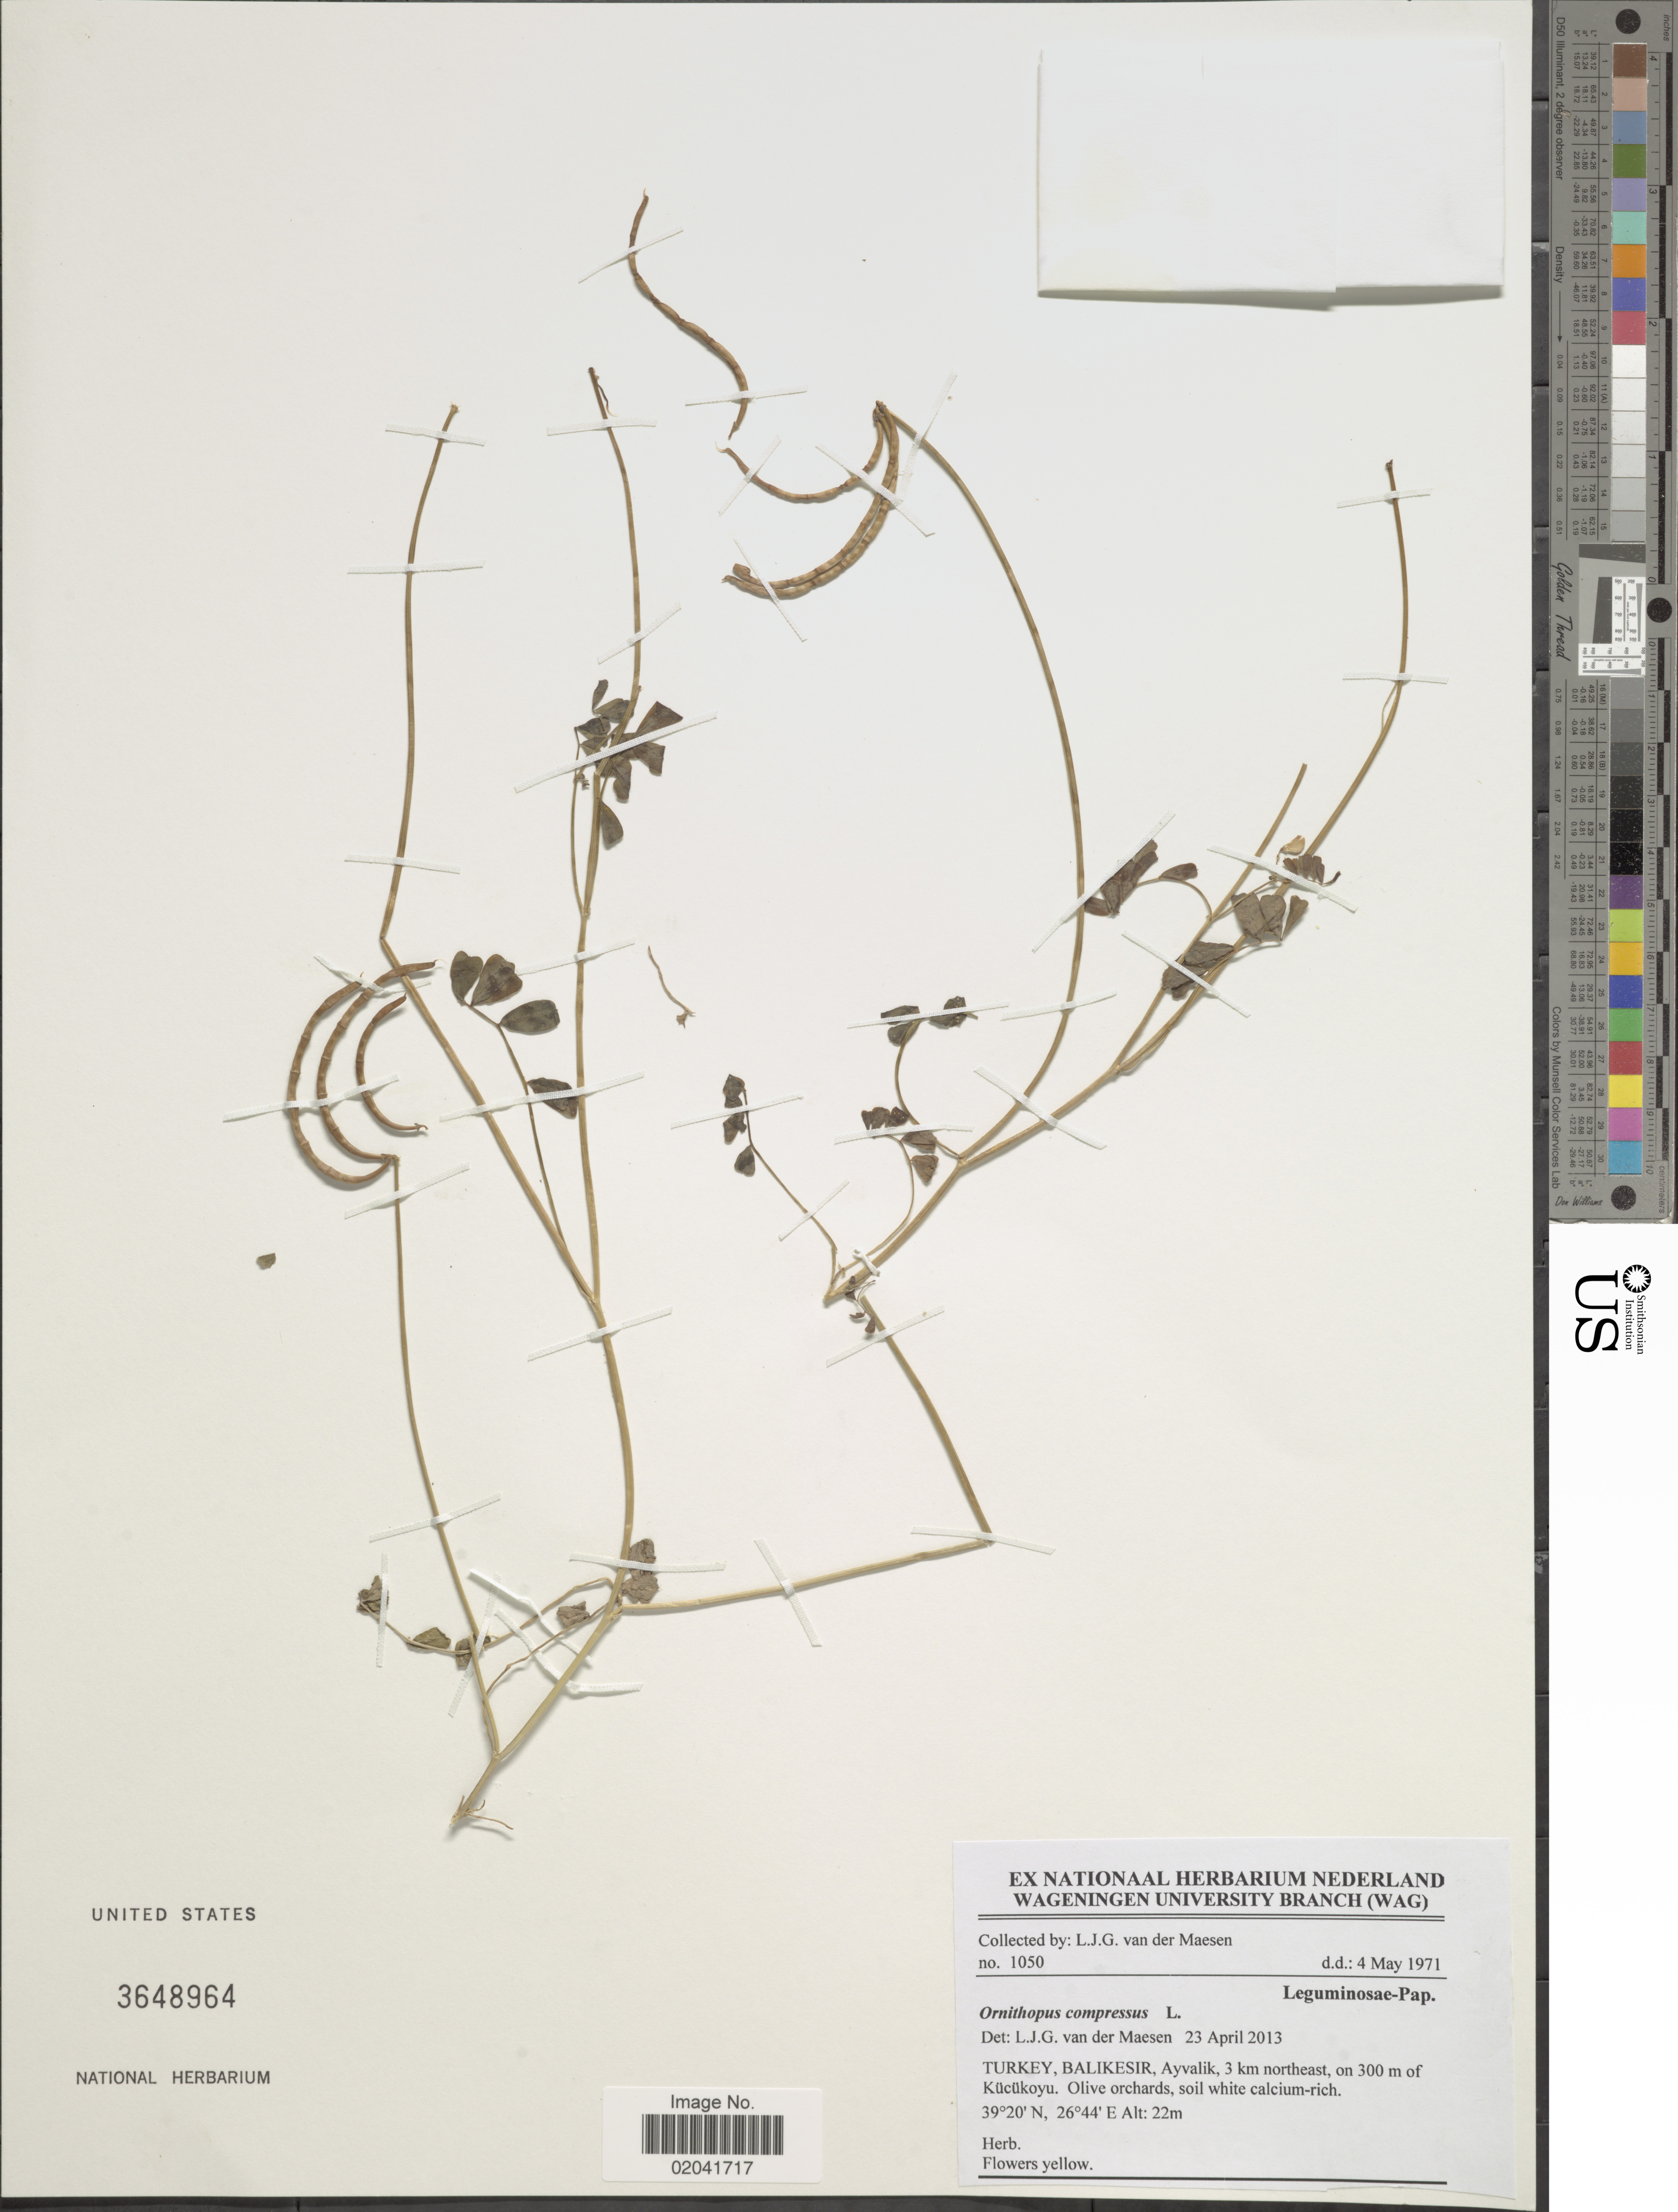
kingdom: Plantae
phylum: Tracheophyta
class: Magnoliopsida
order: Fabales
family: Fabaceae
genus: Ornithopus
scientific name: Ornithopus compressus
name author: L.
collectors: L. van der Maesen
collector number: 1050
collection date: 1971-05-04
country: Turkey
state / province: Balikesir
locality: Ayvalik, 3 km northeast, on 300 m of Kücükoyu, Olive orchards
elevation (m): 22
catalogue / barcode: US 3648964